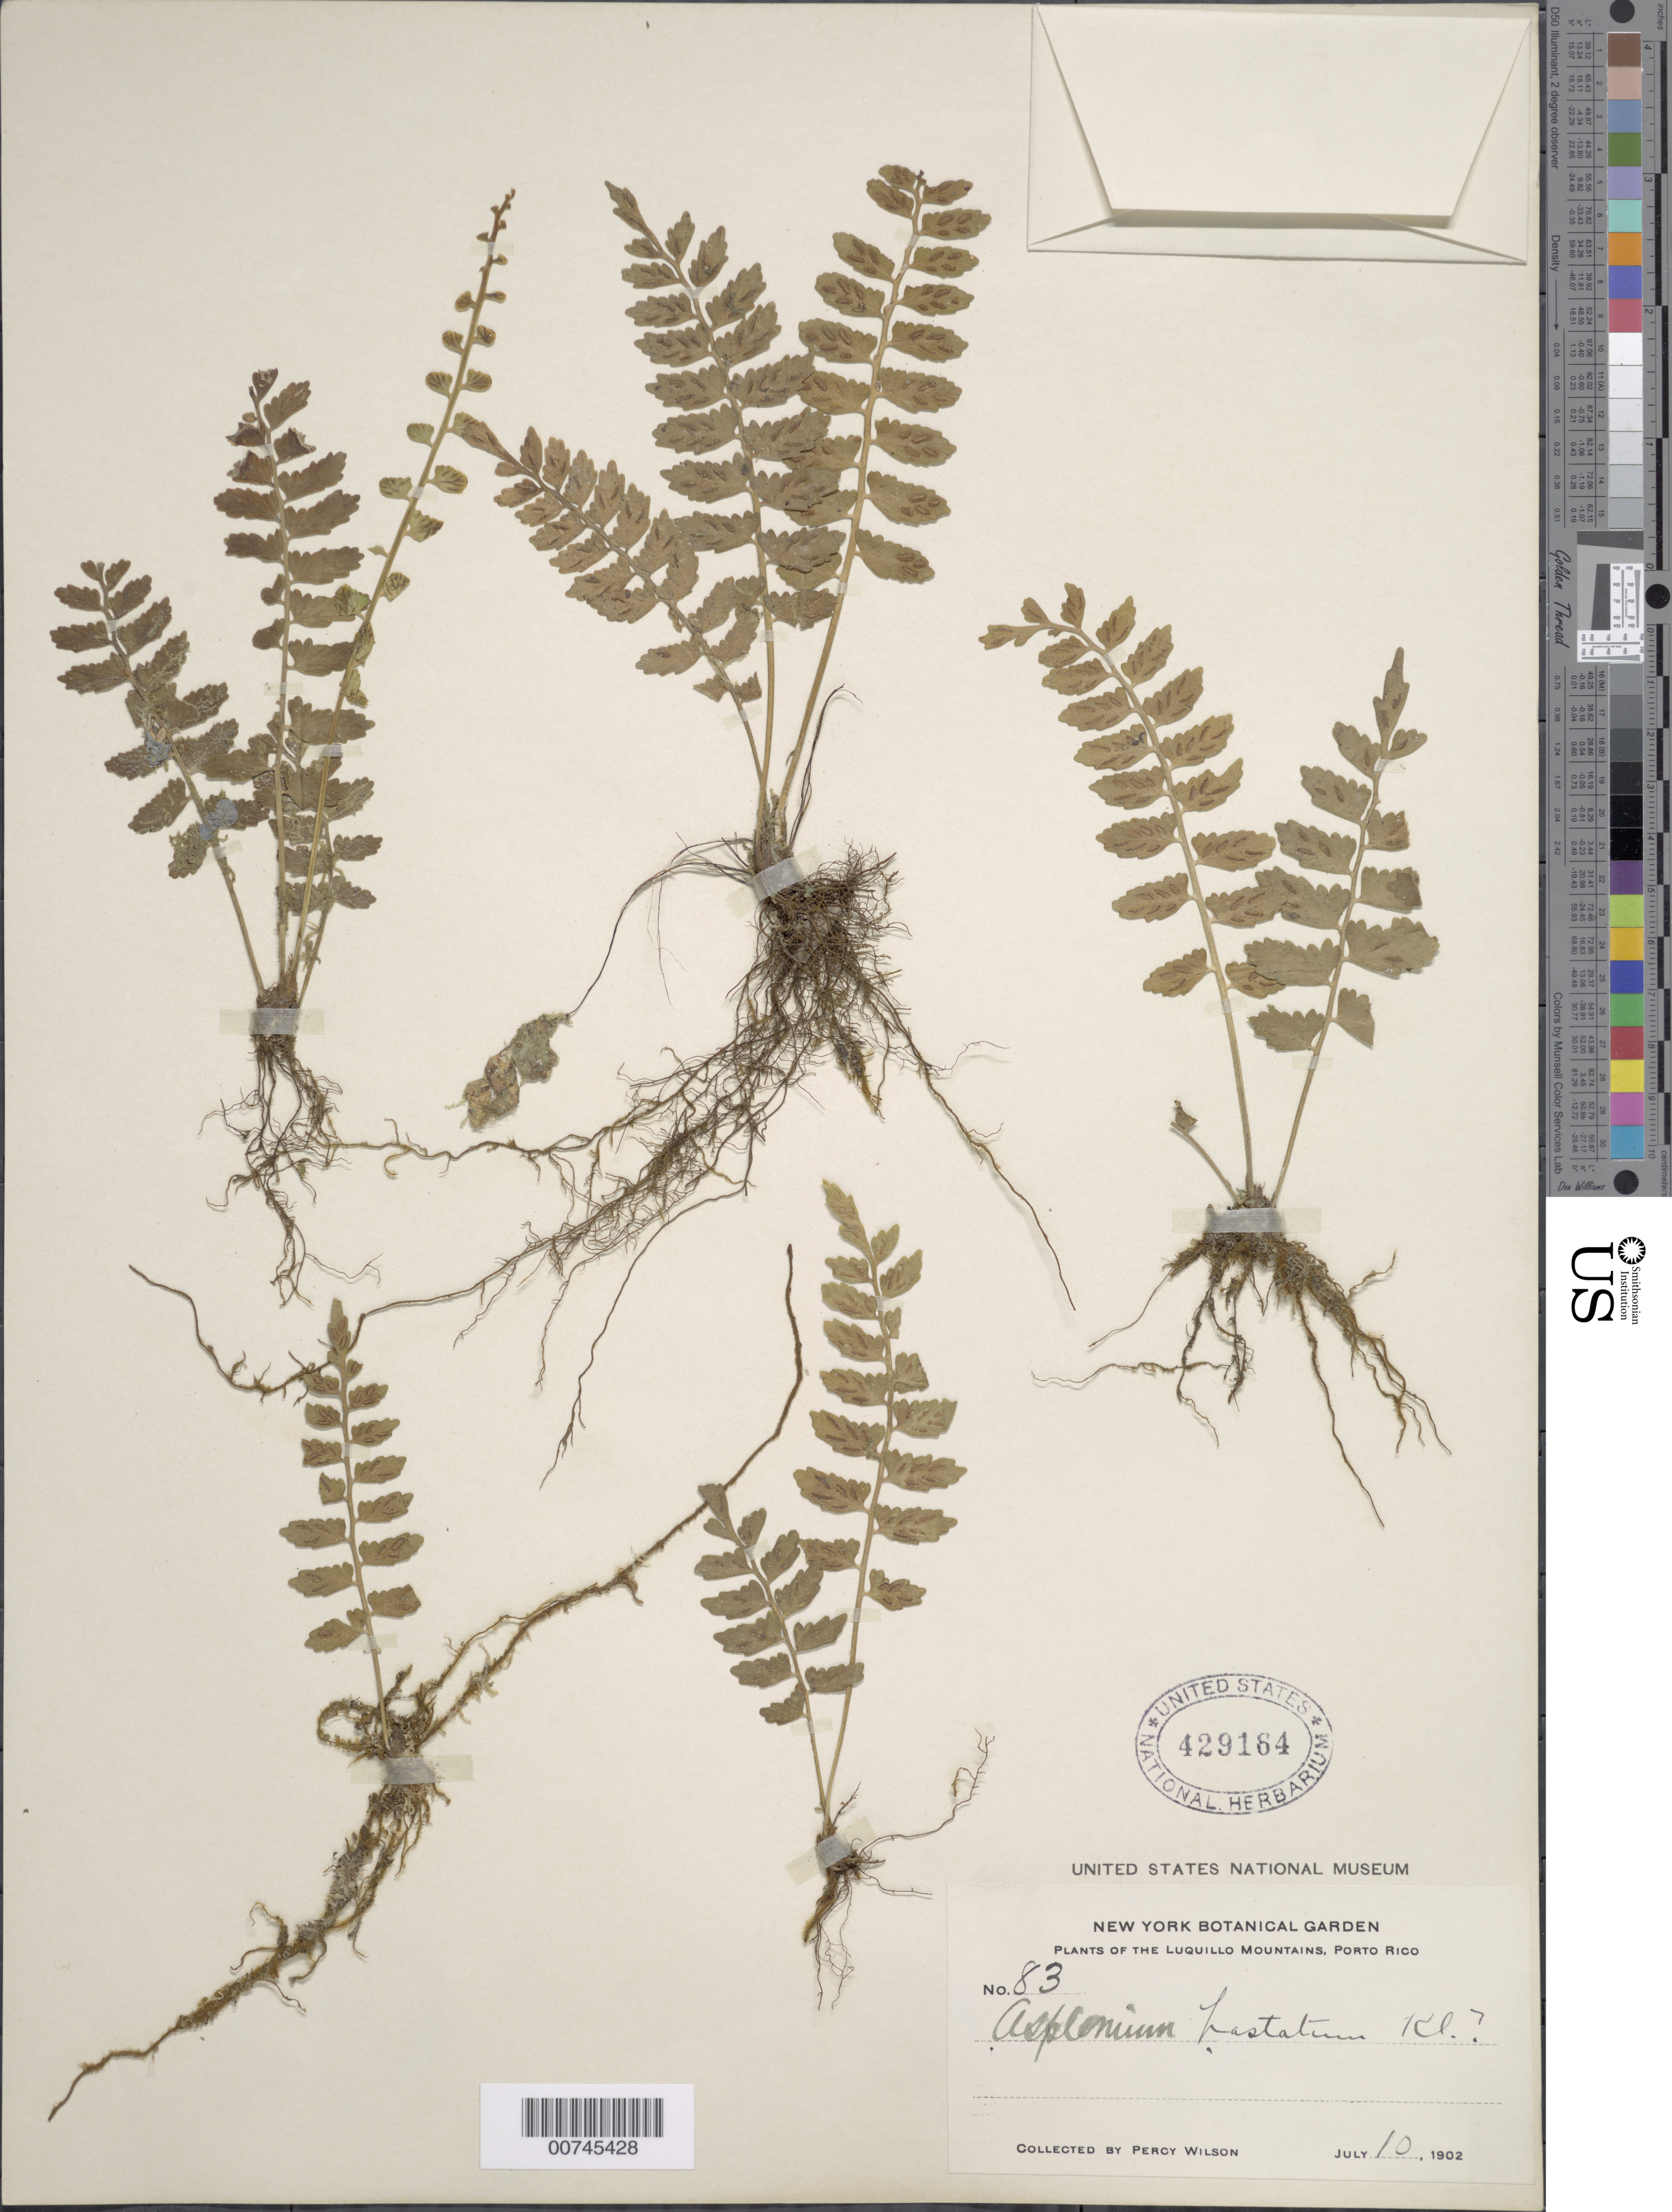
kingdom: Plantae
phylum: Tracheophyta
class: Polypodiopsida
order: Polypodiales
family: Aspleniaceae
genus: Asplenium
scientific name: Asplenium auriculatum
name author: Sw.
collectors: P. Wilson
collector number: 83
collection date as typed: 10 Jul 1902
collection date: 1902-07-10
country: Puerto Rico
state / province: Luquillo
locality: Luquillo Mountains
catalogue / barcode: US 429164